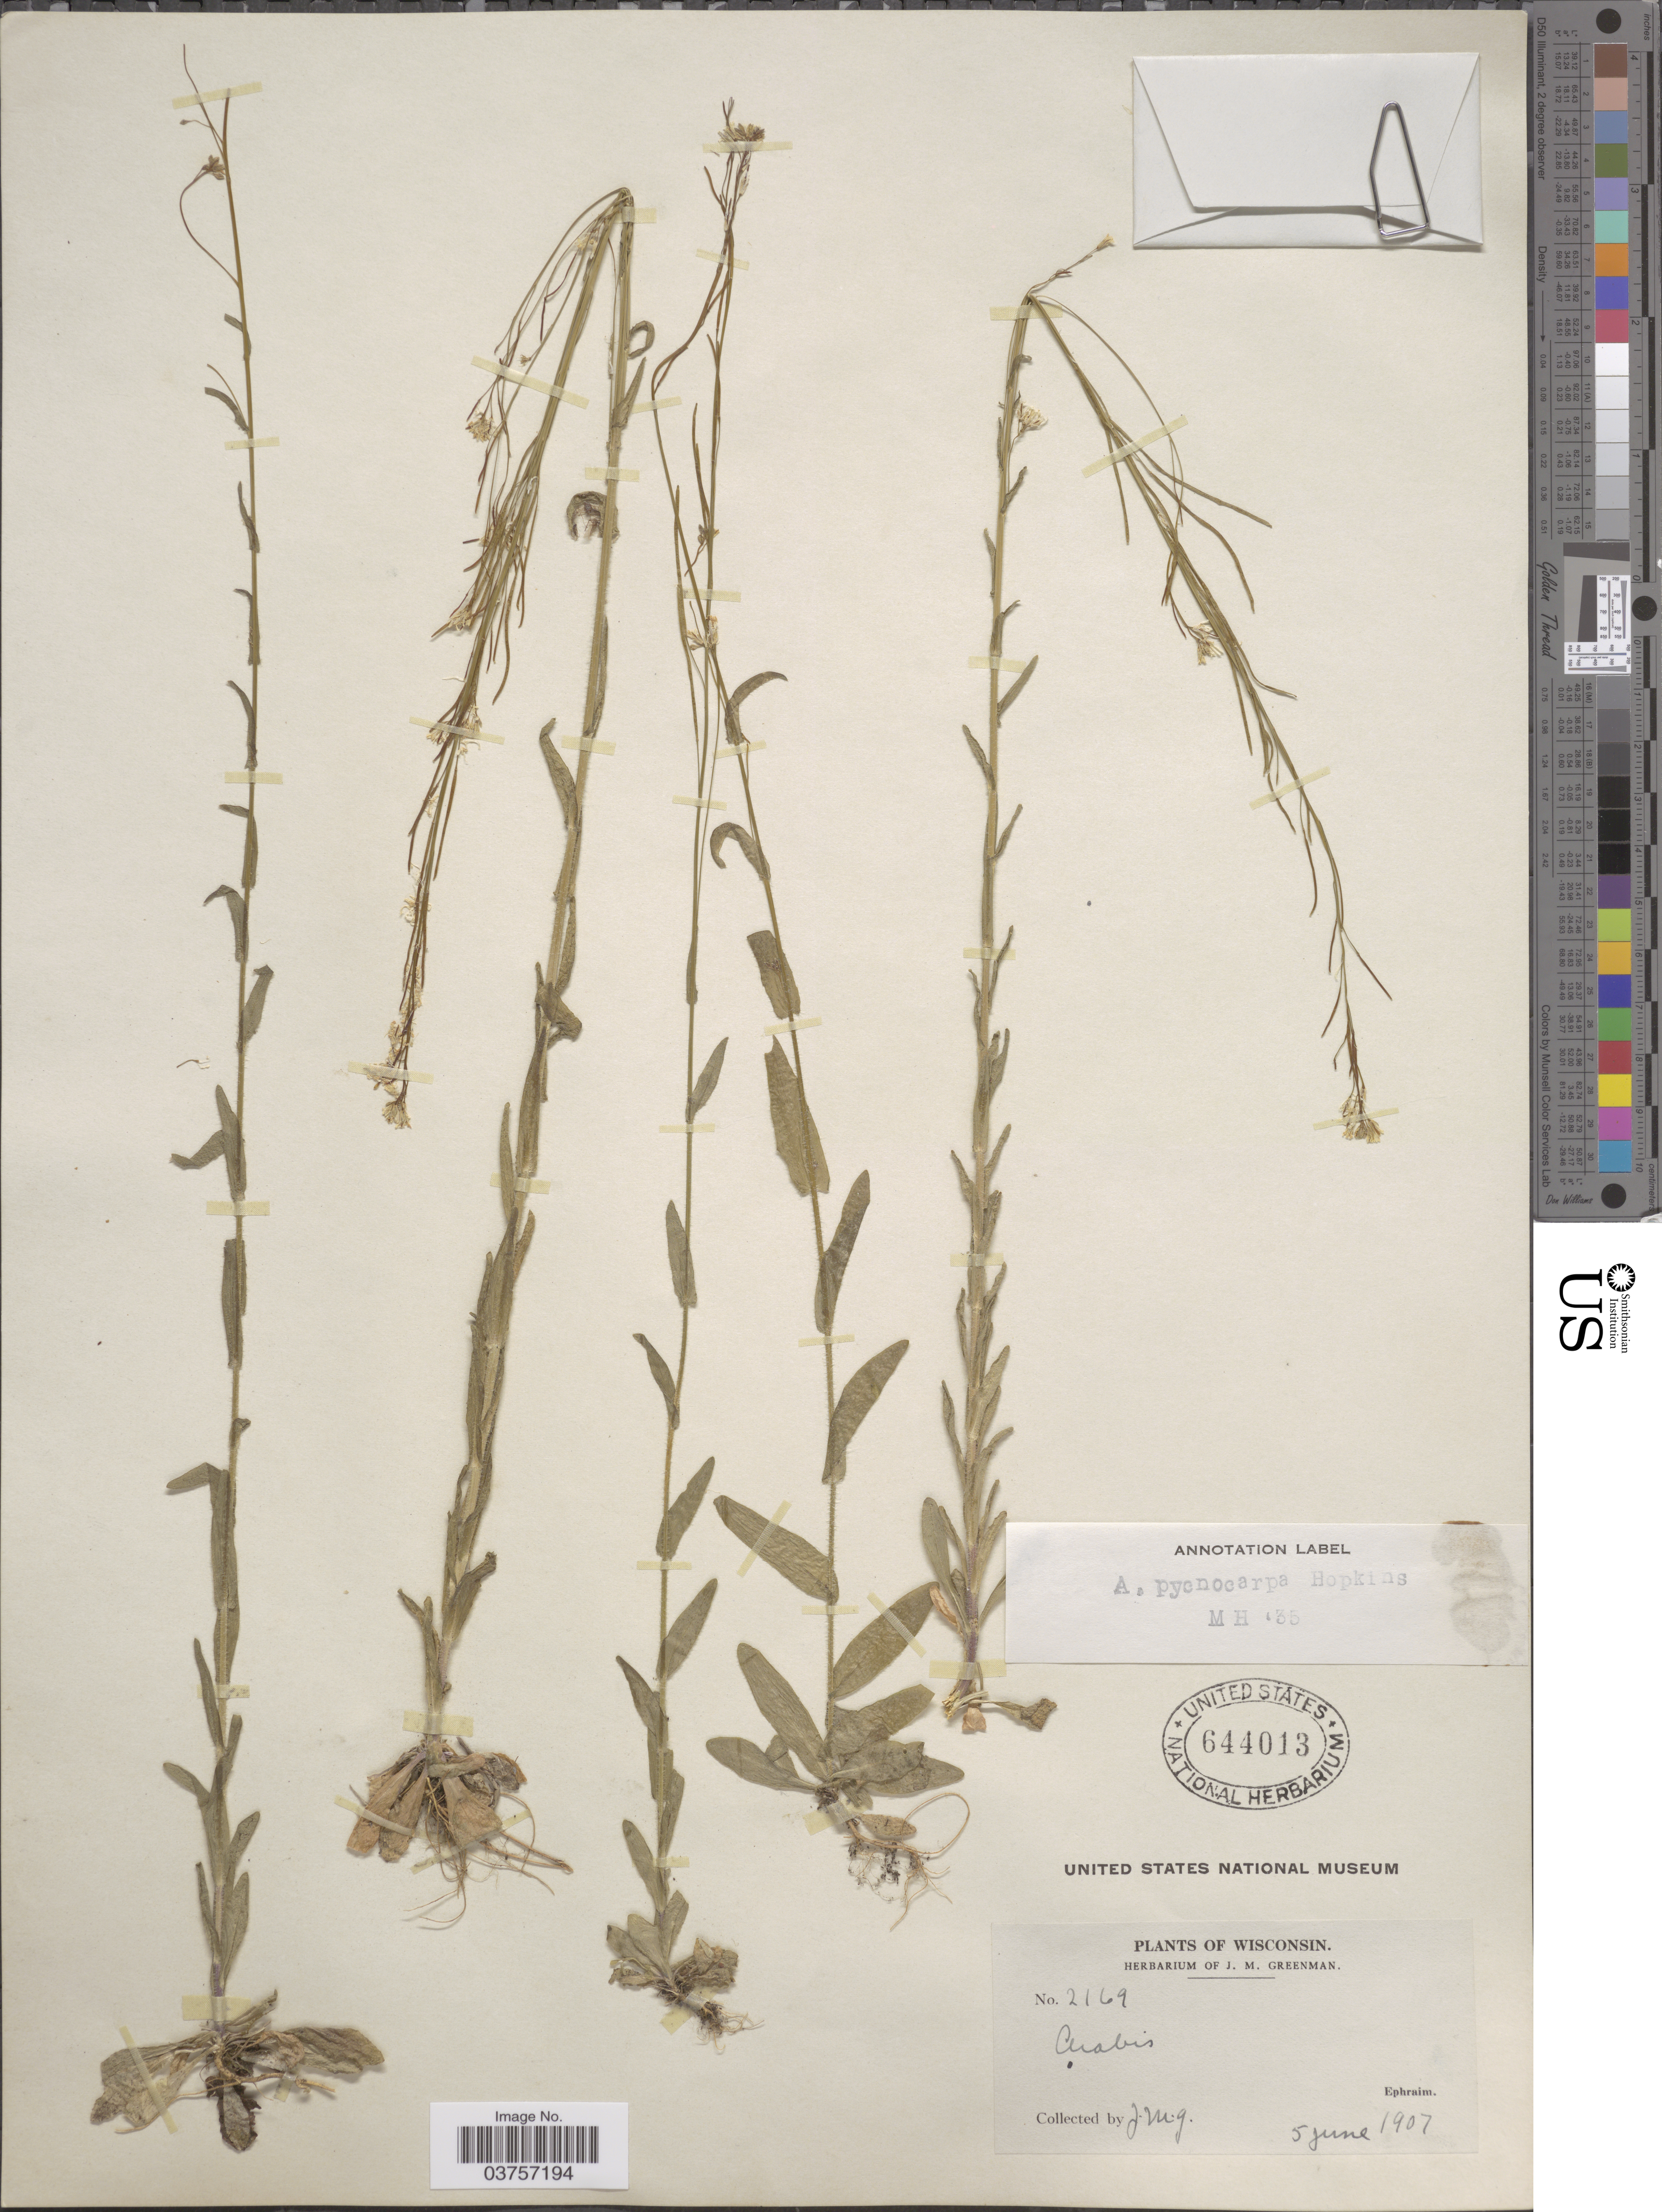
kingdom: Plantae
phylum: Tracheophyta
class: Magnoliopsida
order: Brassicales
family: Brassicaceae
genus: Arabis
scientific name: Arabis hirsuta var. pycnocarpa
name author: M. Hopkins & Rollins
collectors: J. M. Greenman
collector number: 2169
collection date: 1907-06-05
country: United States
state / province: Wisconsin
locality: Ephraim.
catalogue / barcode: US 644013